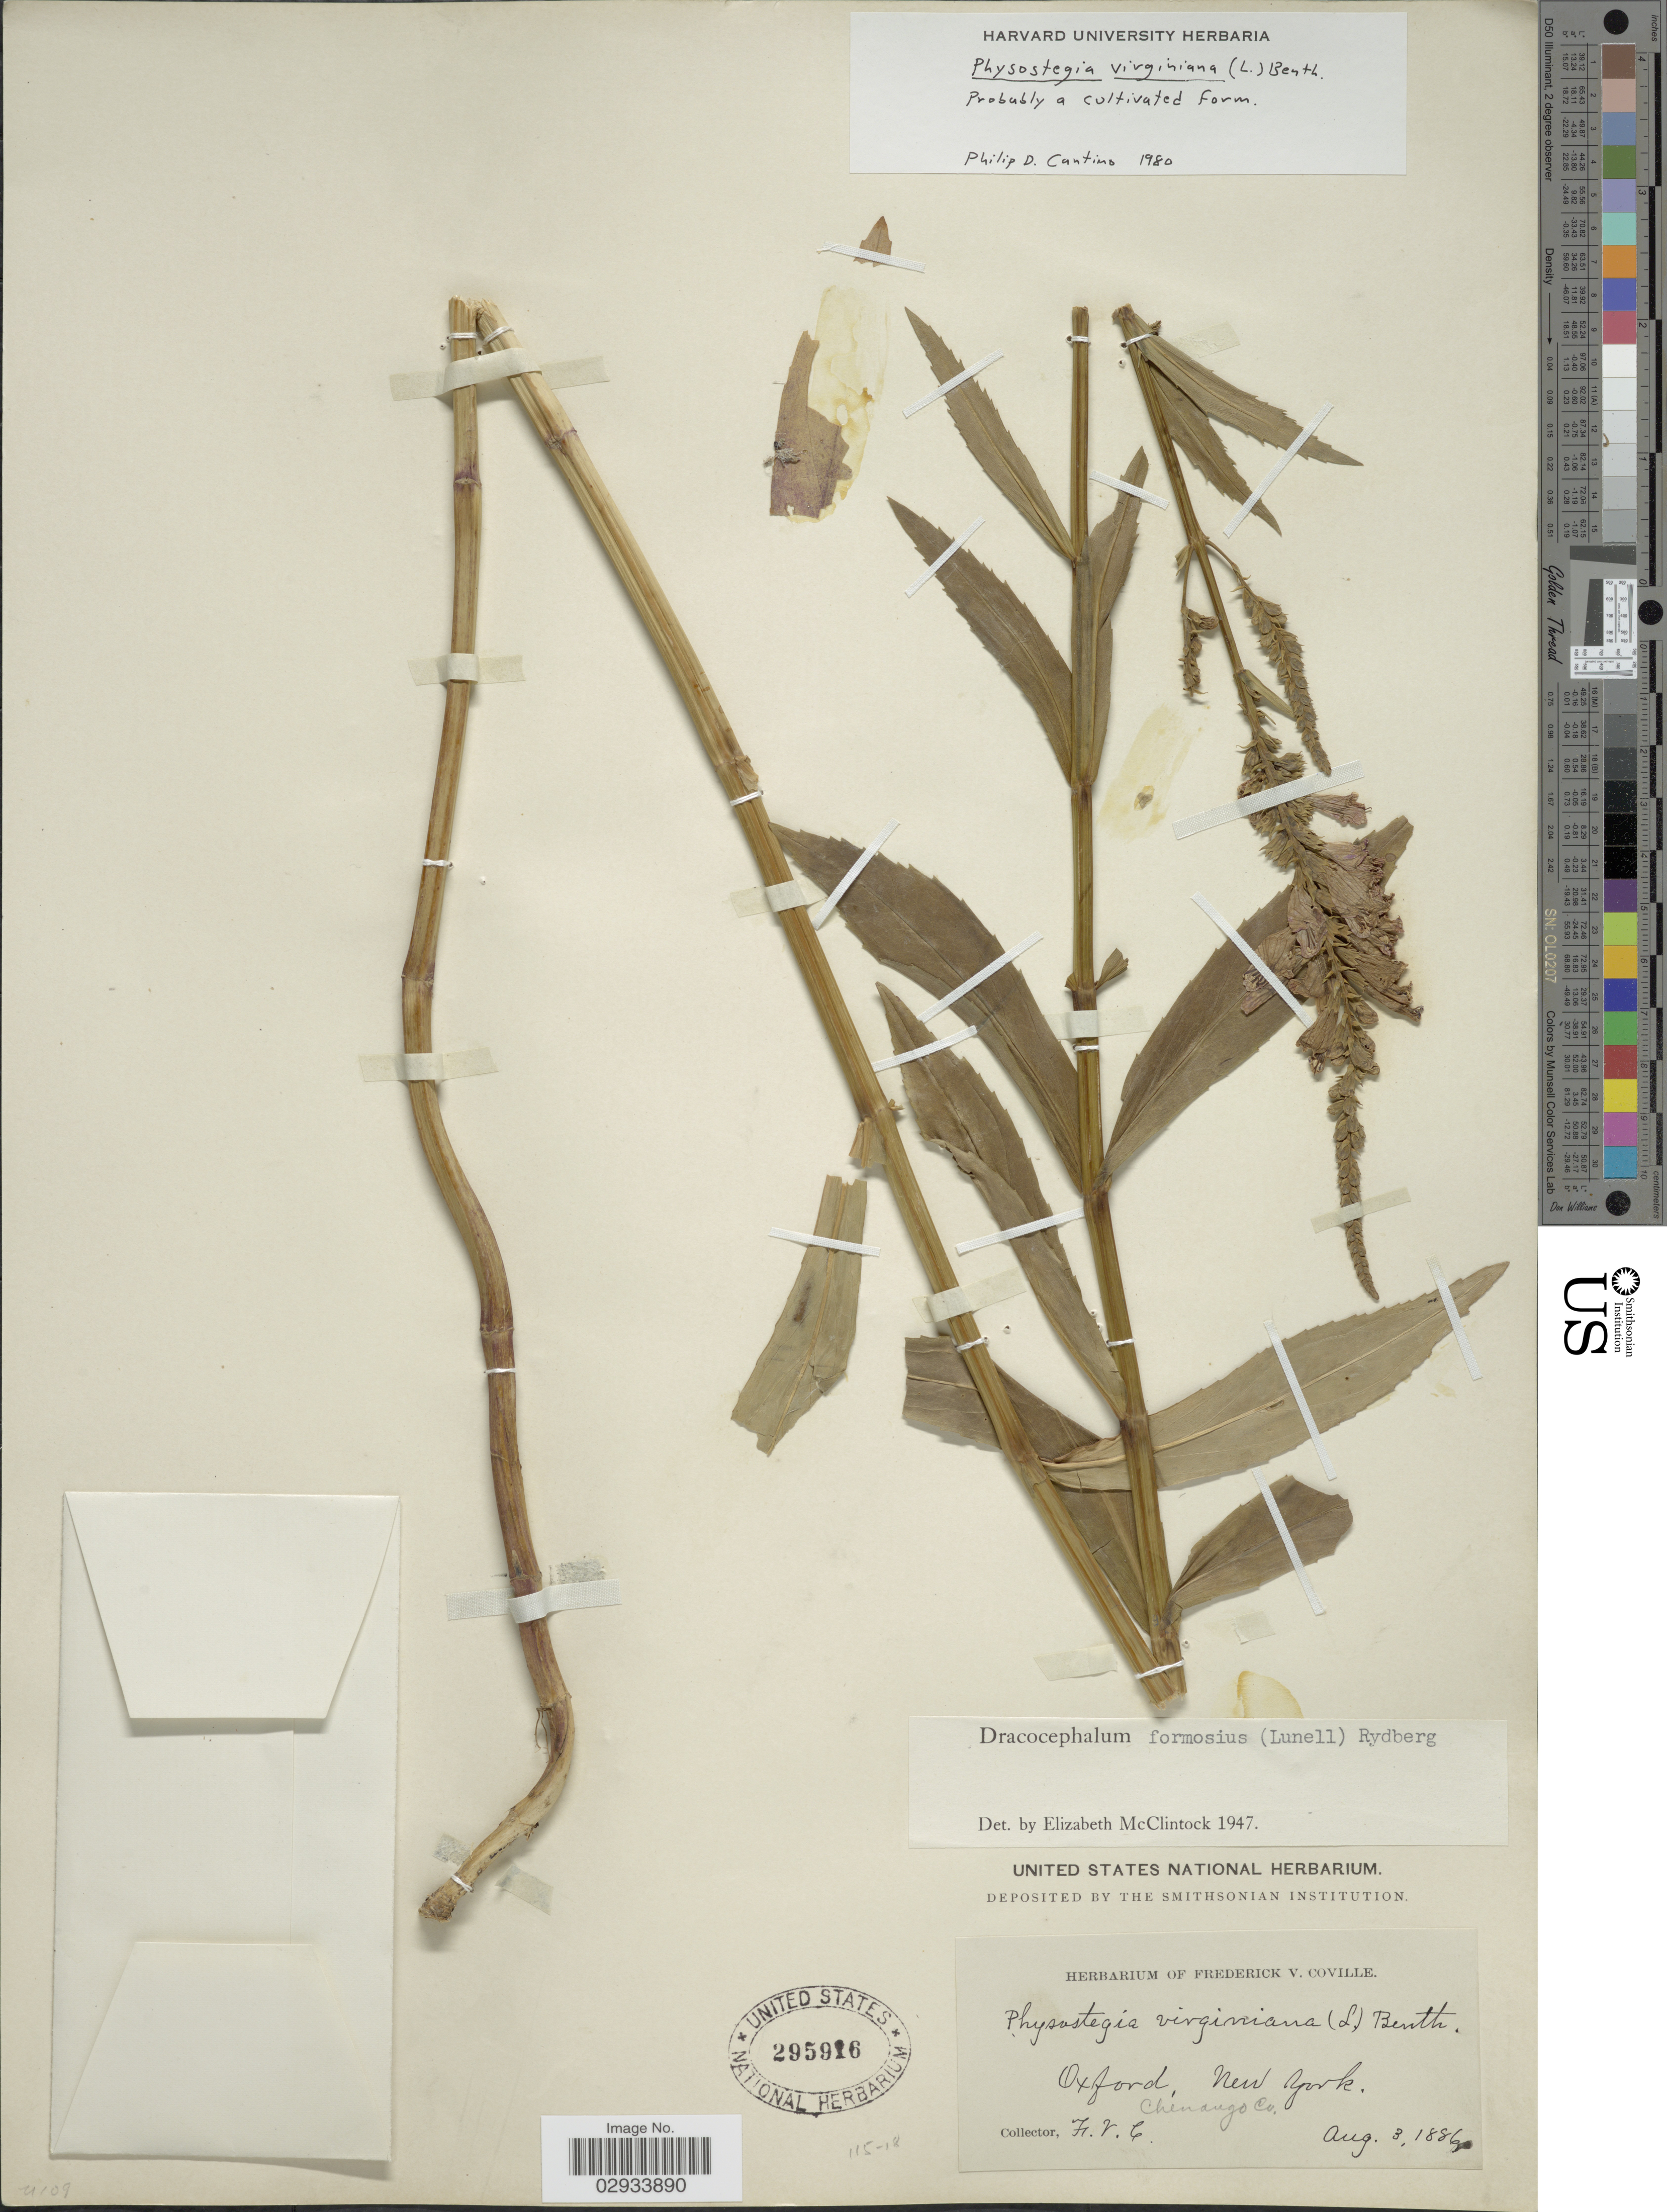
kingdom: Plantae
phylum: Tracheophyta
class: Magnoliopsida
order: Lamiales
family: Lamiaceae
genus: Physostegia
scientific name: Physostegia virginiana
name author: (L.) Benth.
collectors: F. V. Coville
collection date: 1886-08-03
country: United States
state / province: New York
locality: Oxford, New York, Chenango Co.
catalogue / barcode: US 295916